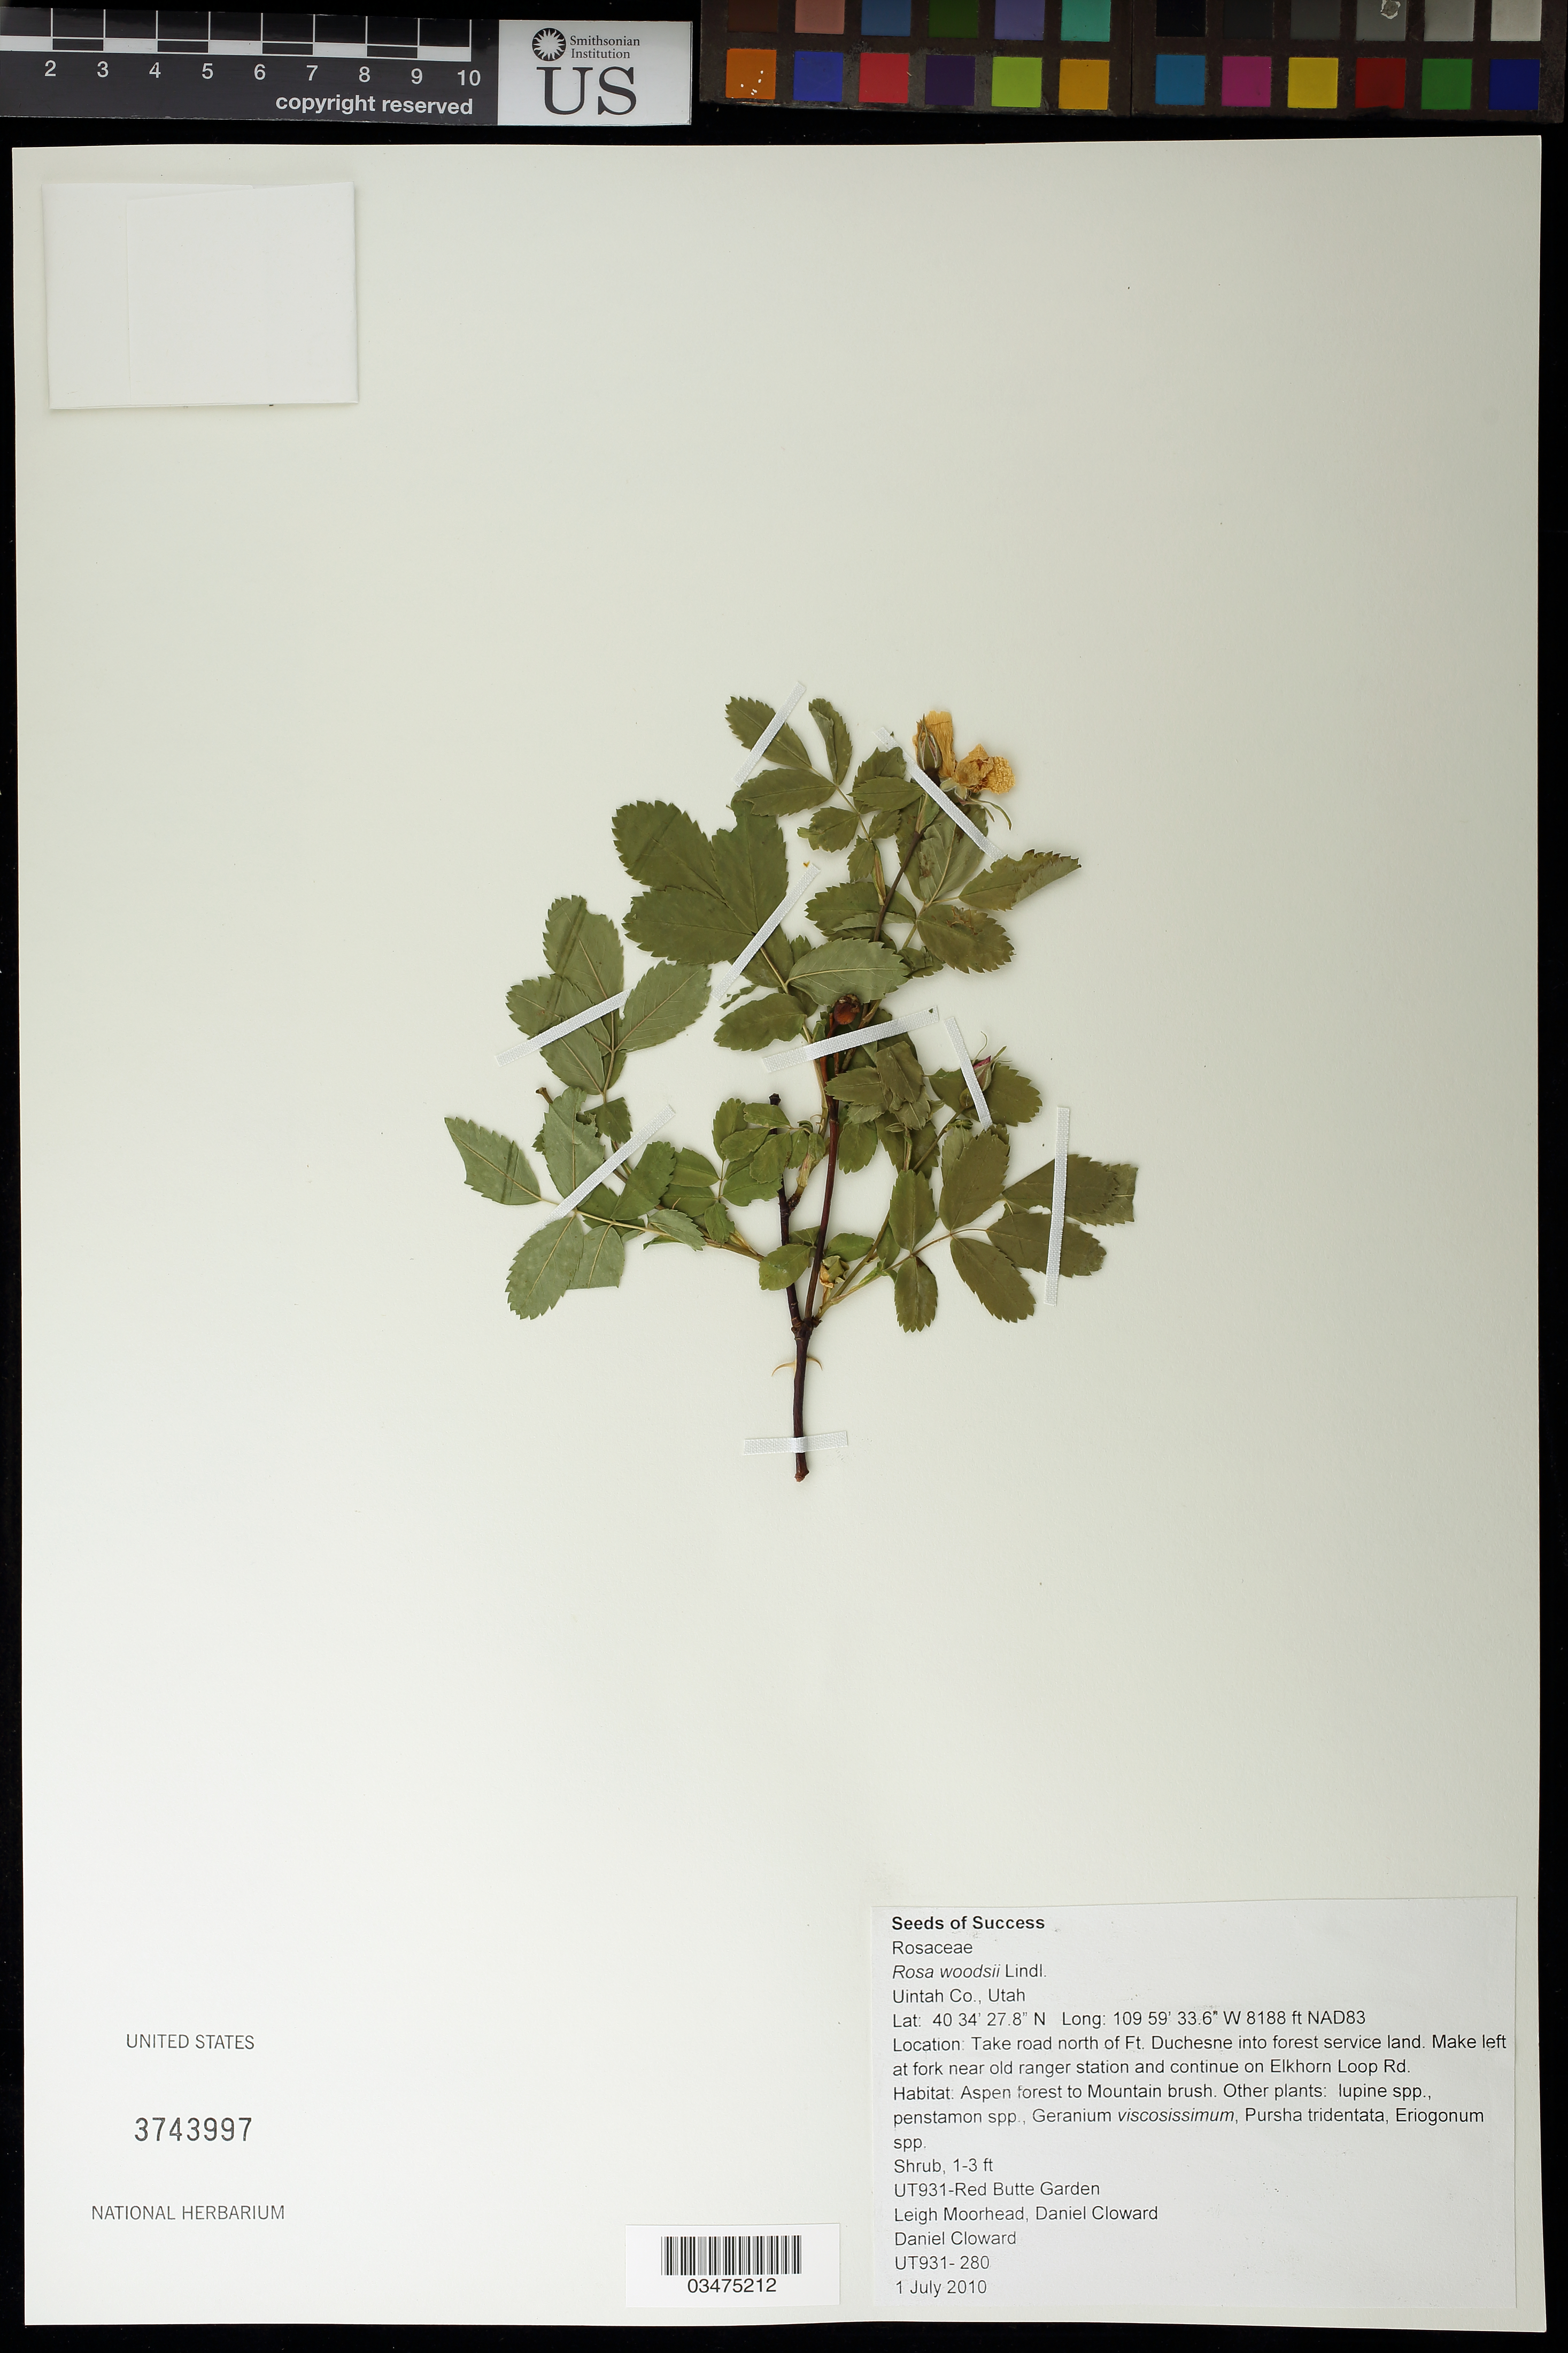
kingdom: Plantae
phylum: Tracheophyta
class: Magnoliopsida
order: Rosales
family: Rosaceae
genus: Rosa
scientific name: Rosa woodsii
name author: Lindl.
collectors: L. Moorhead & D. Cloward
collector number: UT931-280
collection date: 2010-07-01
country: United States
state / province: Utah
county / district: Uintah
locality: Elkhorn Loop Rd.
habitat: Aspen forest to mountain brush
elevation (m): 2496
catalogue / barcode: US 3743997